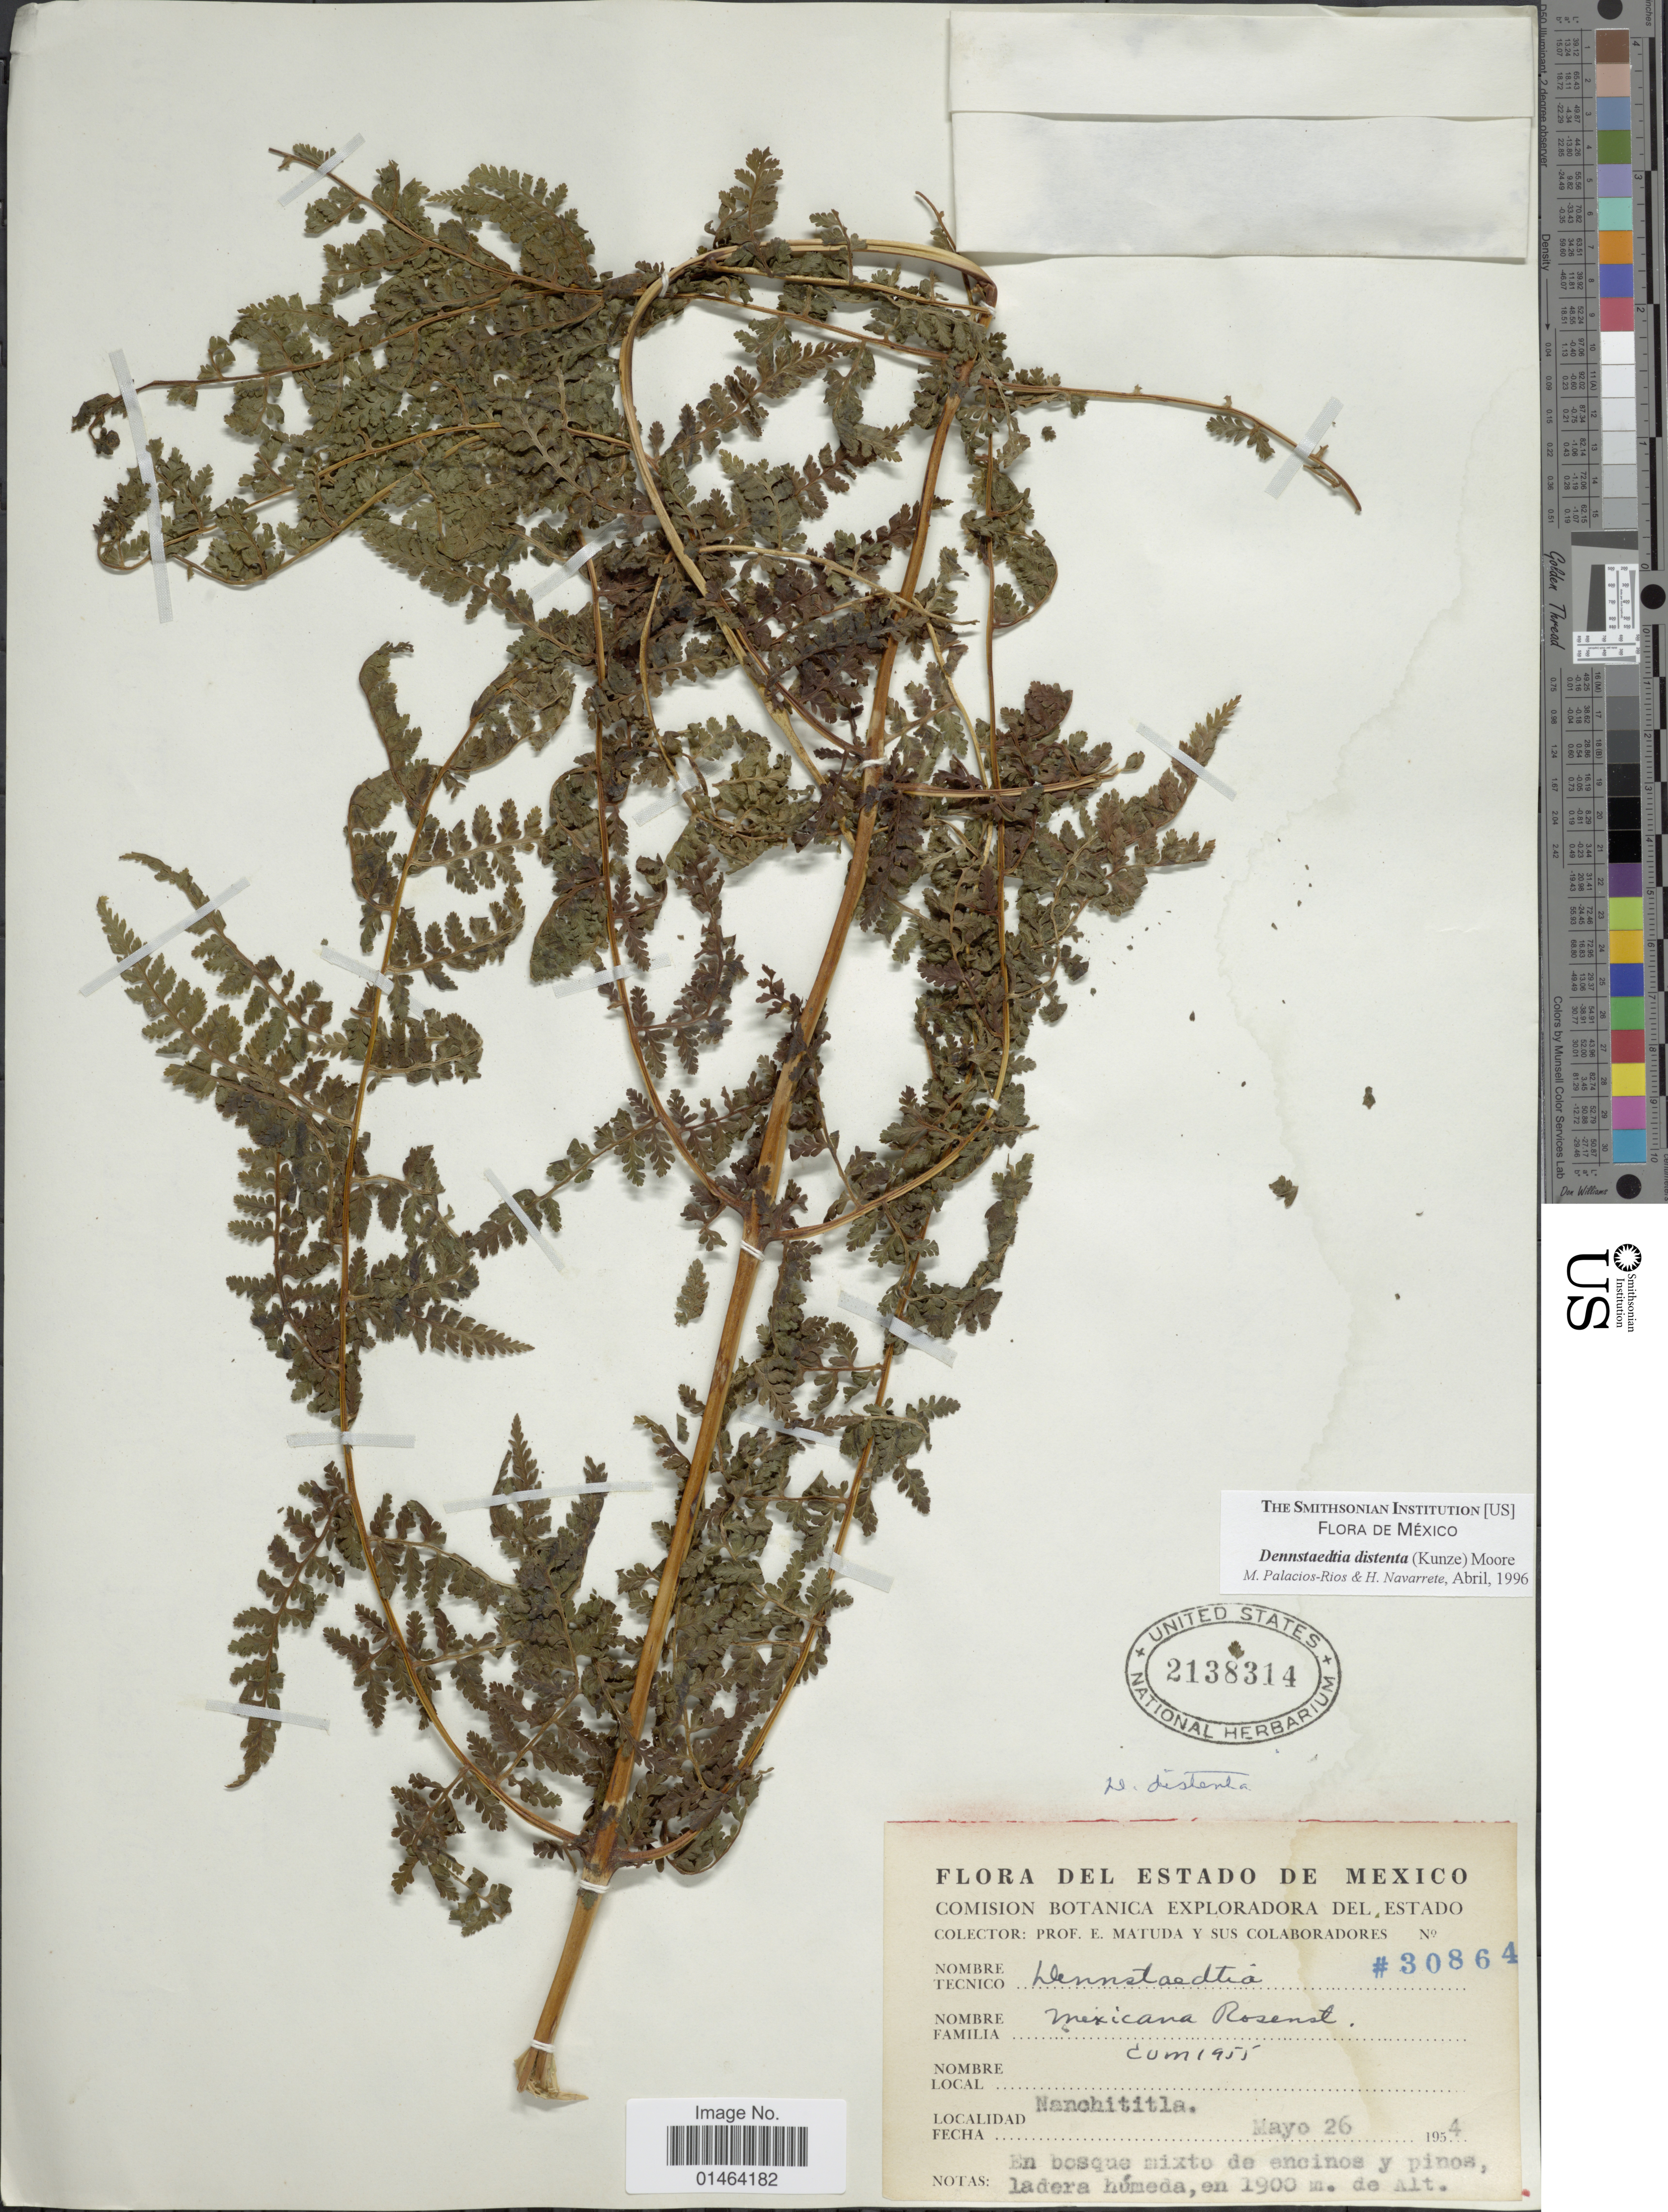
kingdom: Plantae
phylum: Tracheophyta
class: Polypodiopsida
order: Polypodiales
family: Dennstaedtiaceae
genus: Dennstaedtia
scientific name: Dennstaedtia distenta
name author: (Kunze) T. Moore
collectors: E. Matuda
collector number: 30864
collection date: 1954-05-26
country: Mexico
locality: Nanchititla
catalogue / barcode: US 2138314